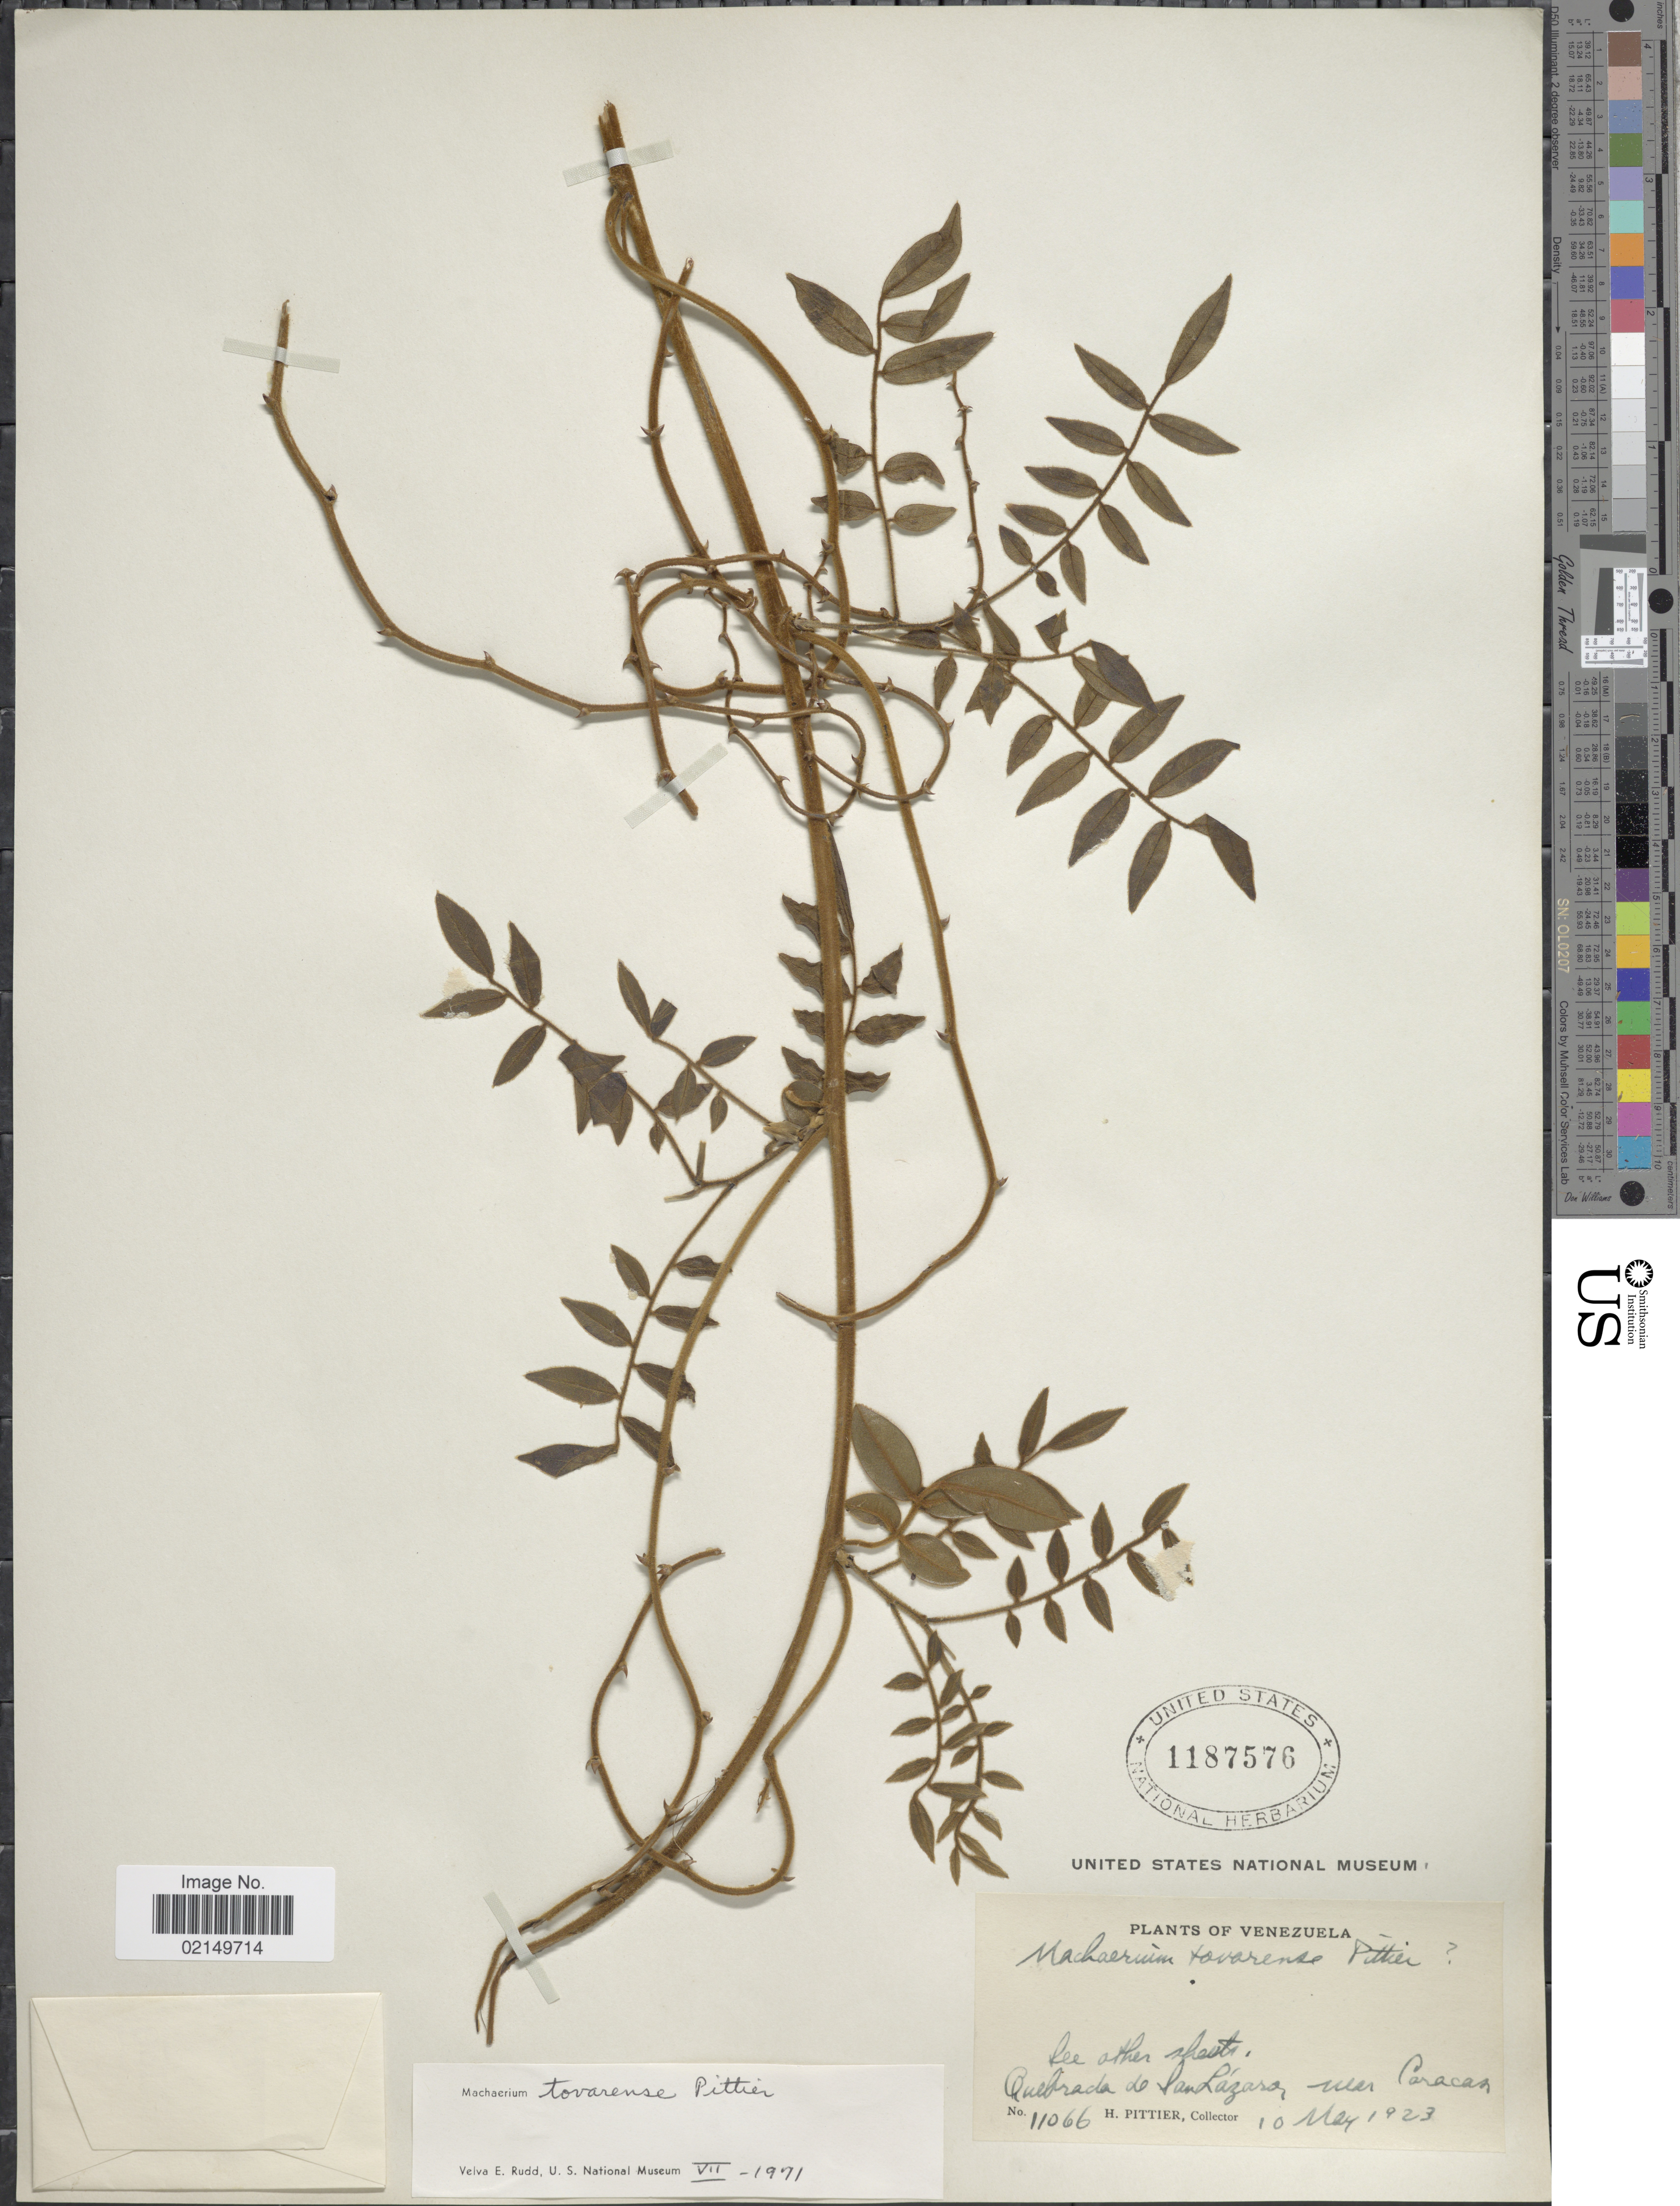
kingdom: Plantae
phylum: Tracheophyta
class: Magnoliopsida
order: Fabales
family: Fabaceae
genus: Machaerium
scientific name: Machaerium tovarense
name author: Pittier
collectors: H. F. Pittier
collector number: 11066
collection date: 1923-05-10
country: Venezuela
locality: Quebrada de San Lazara, near Caracas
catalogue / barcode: US 1187576